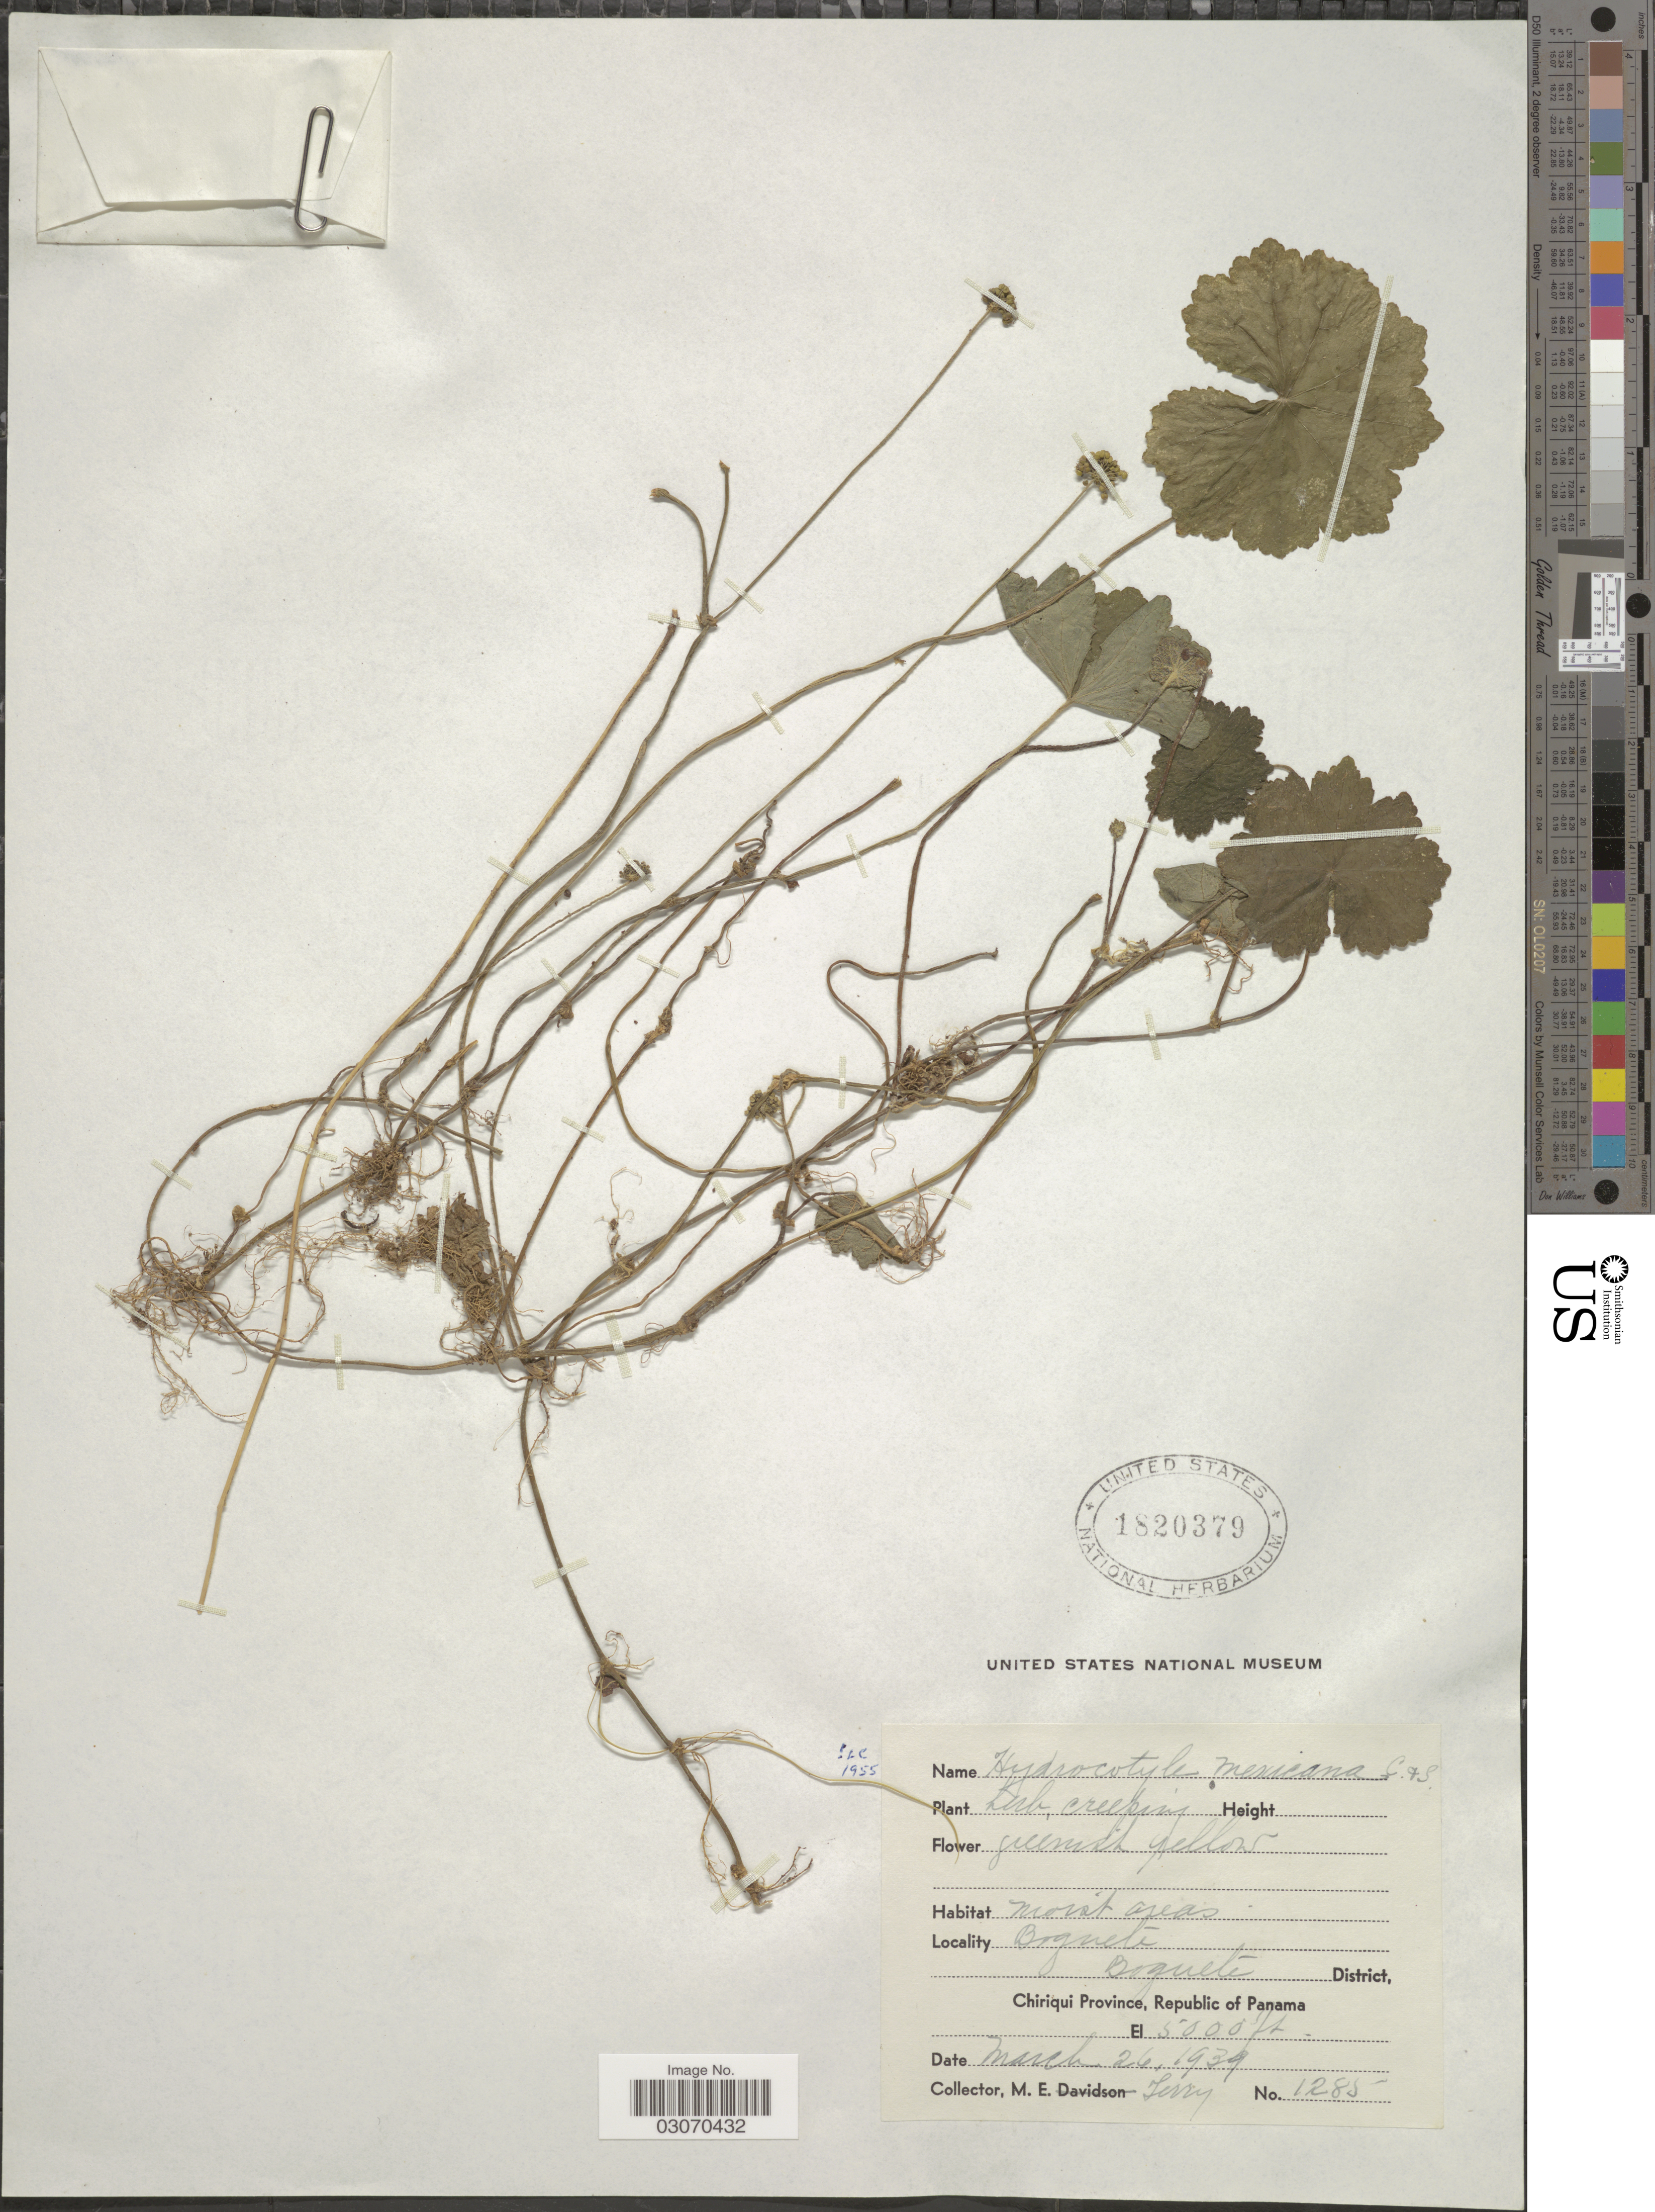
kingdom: Plantae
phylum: Tracheophyta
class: Magnoliopsida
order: Apiales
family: Araliaceae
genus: Hydrocotyle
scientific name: Hydrocotyle mexicana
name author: Schltdl. & Cham.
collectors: M. Terry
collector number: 1285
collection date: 1939-03-26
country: Panama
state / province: Chiriqui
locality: Boquete, Boquete District.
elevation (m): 1524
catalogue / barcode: US 1820379